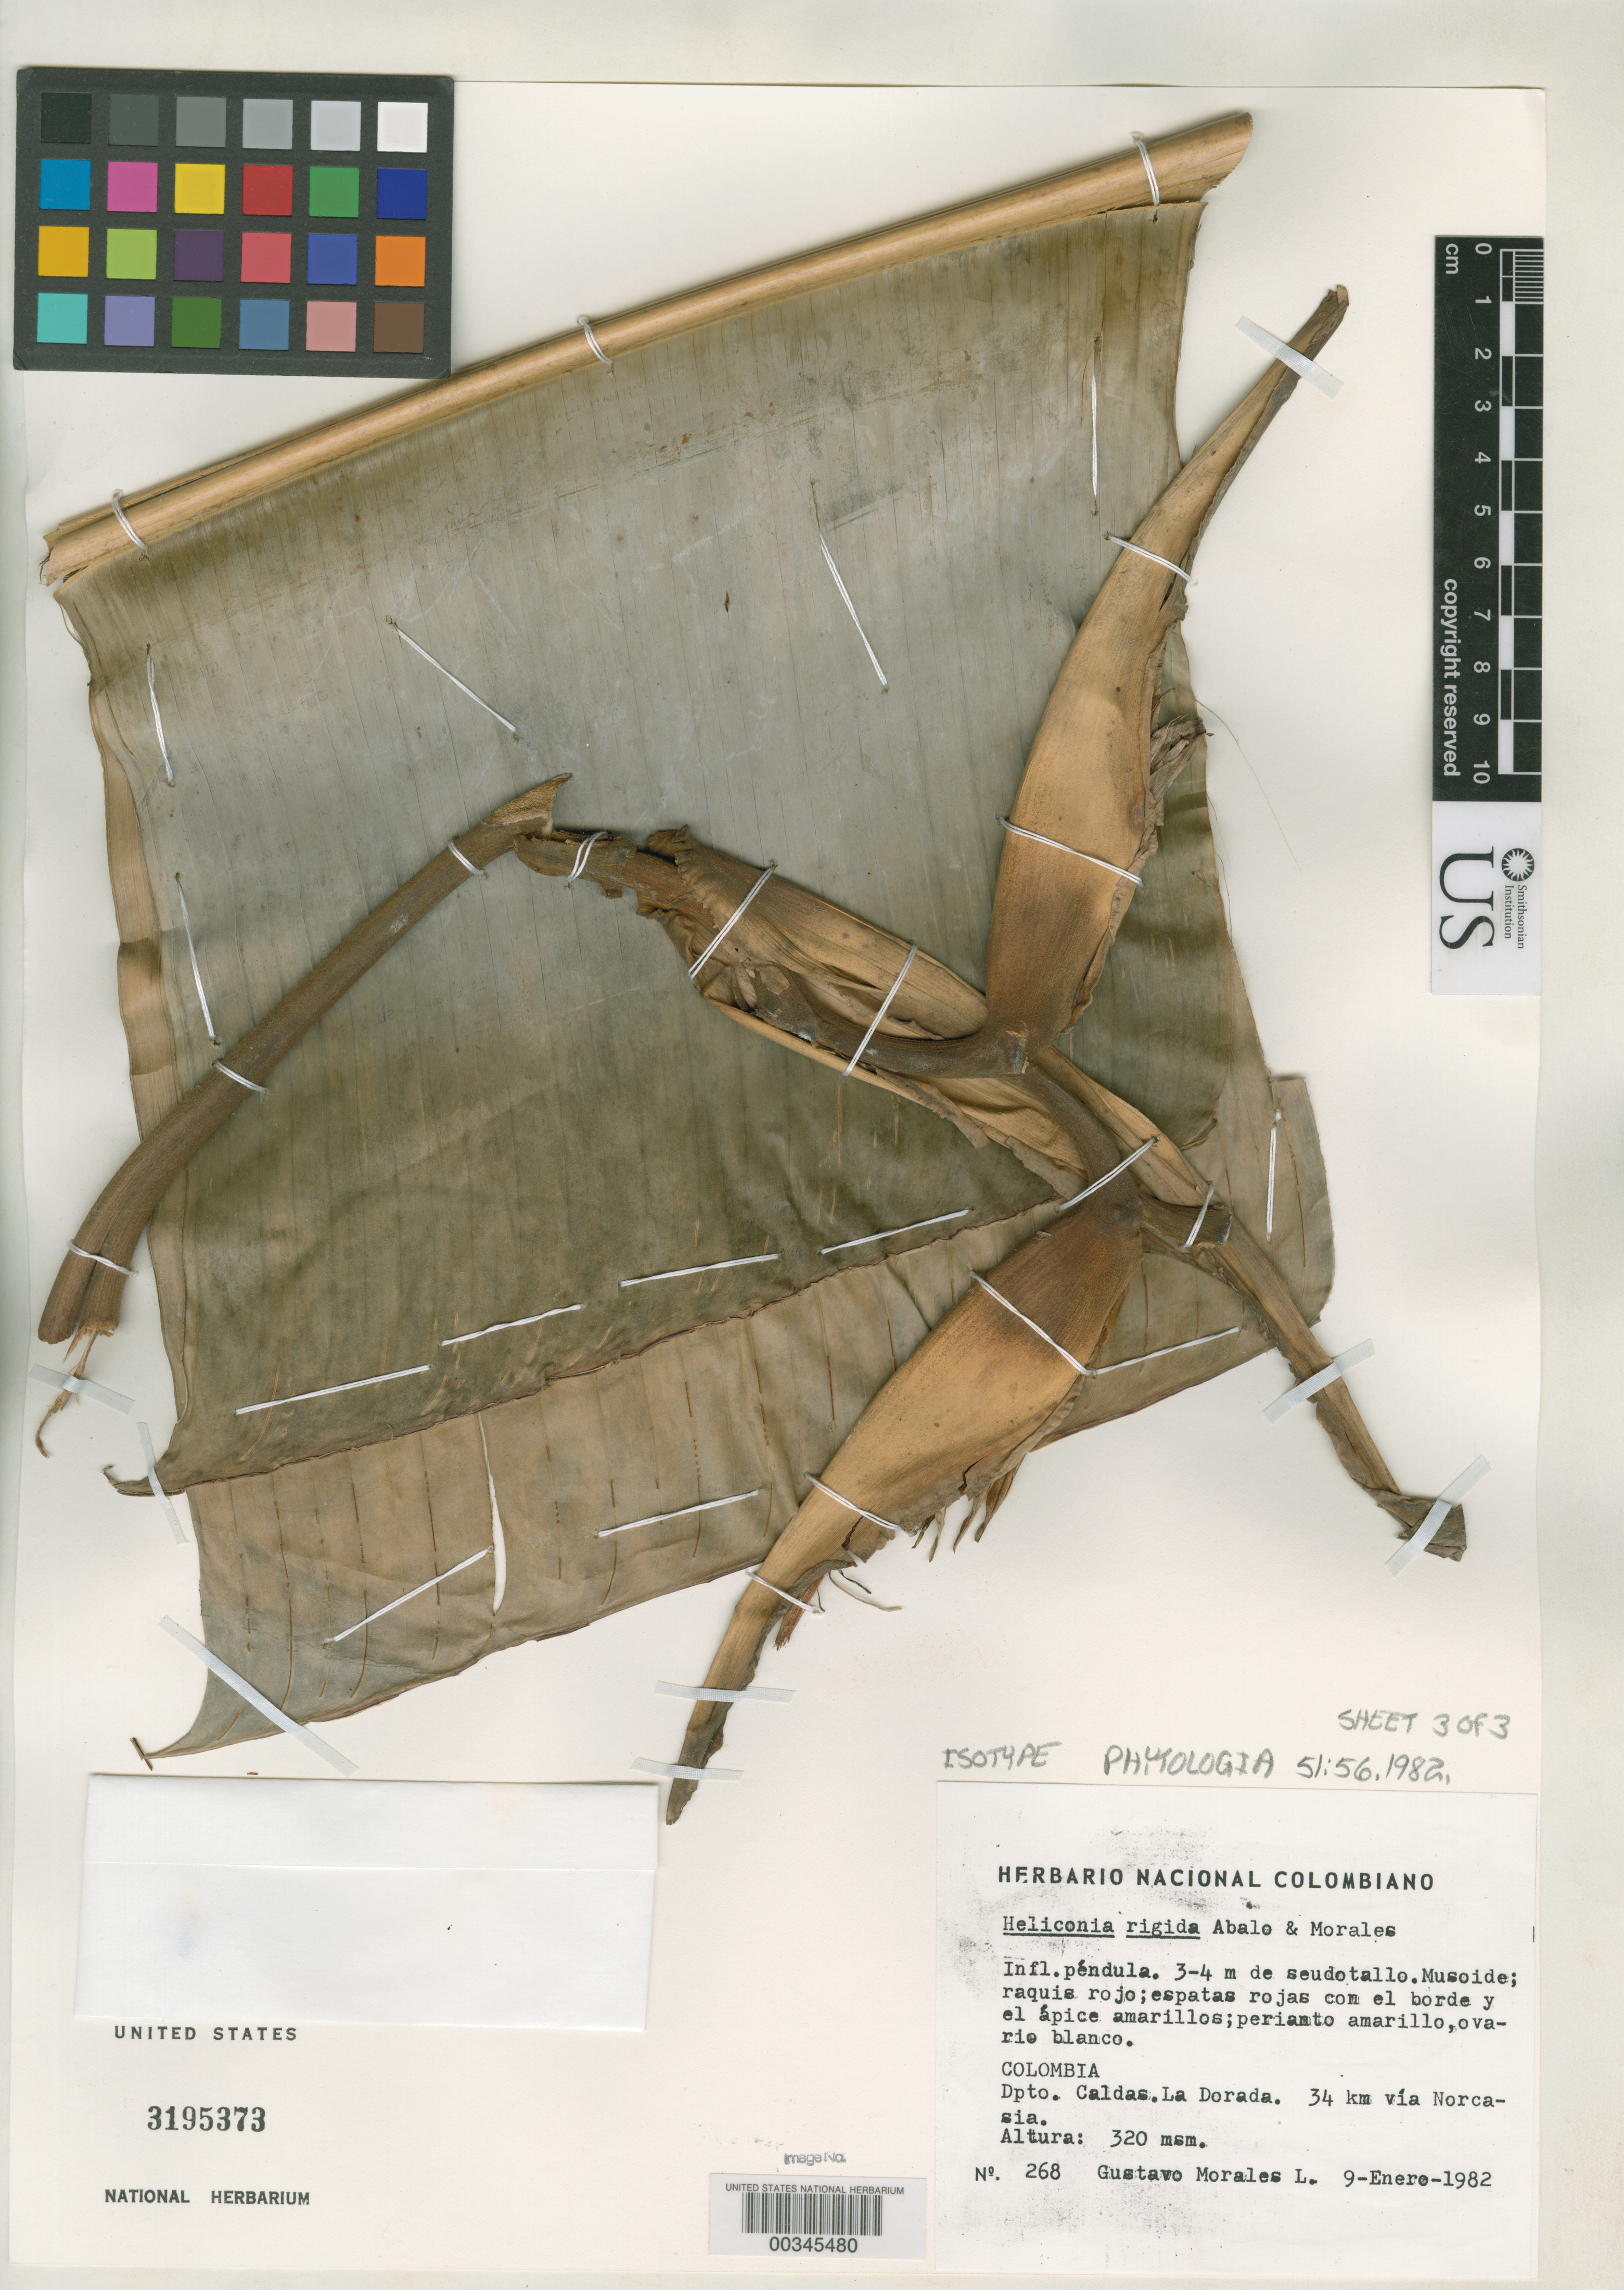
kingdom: Plantae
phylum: Tracheophyta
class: Liliopsida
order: Zingiberales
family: Heliconiaceae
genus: Heliconia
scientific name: Heliconia rigida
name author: Abalo & G. Morales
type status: Isotype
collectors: G. Morales L.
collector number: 268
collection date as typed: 09 Jan 1982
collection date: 1982-01-09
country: Colombia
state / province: Caldas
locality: La Dorada, 34 km via Norcasia.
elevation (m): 320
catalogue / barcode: US 3195373